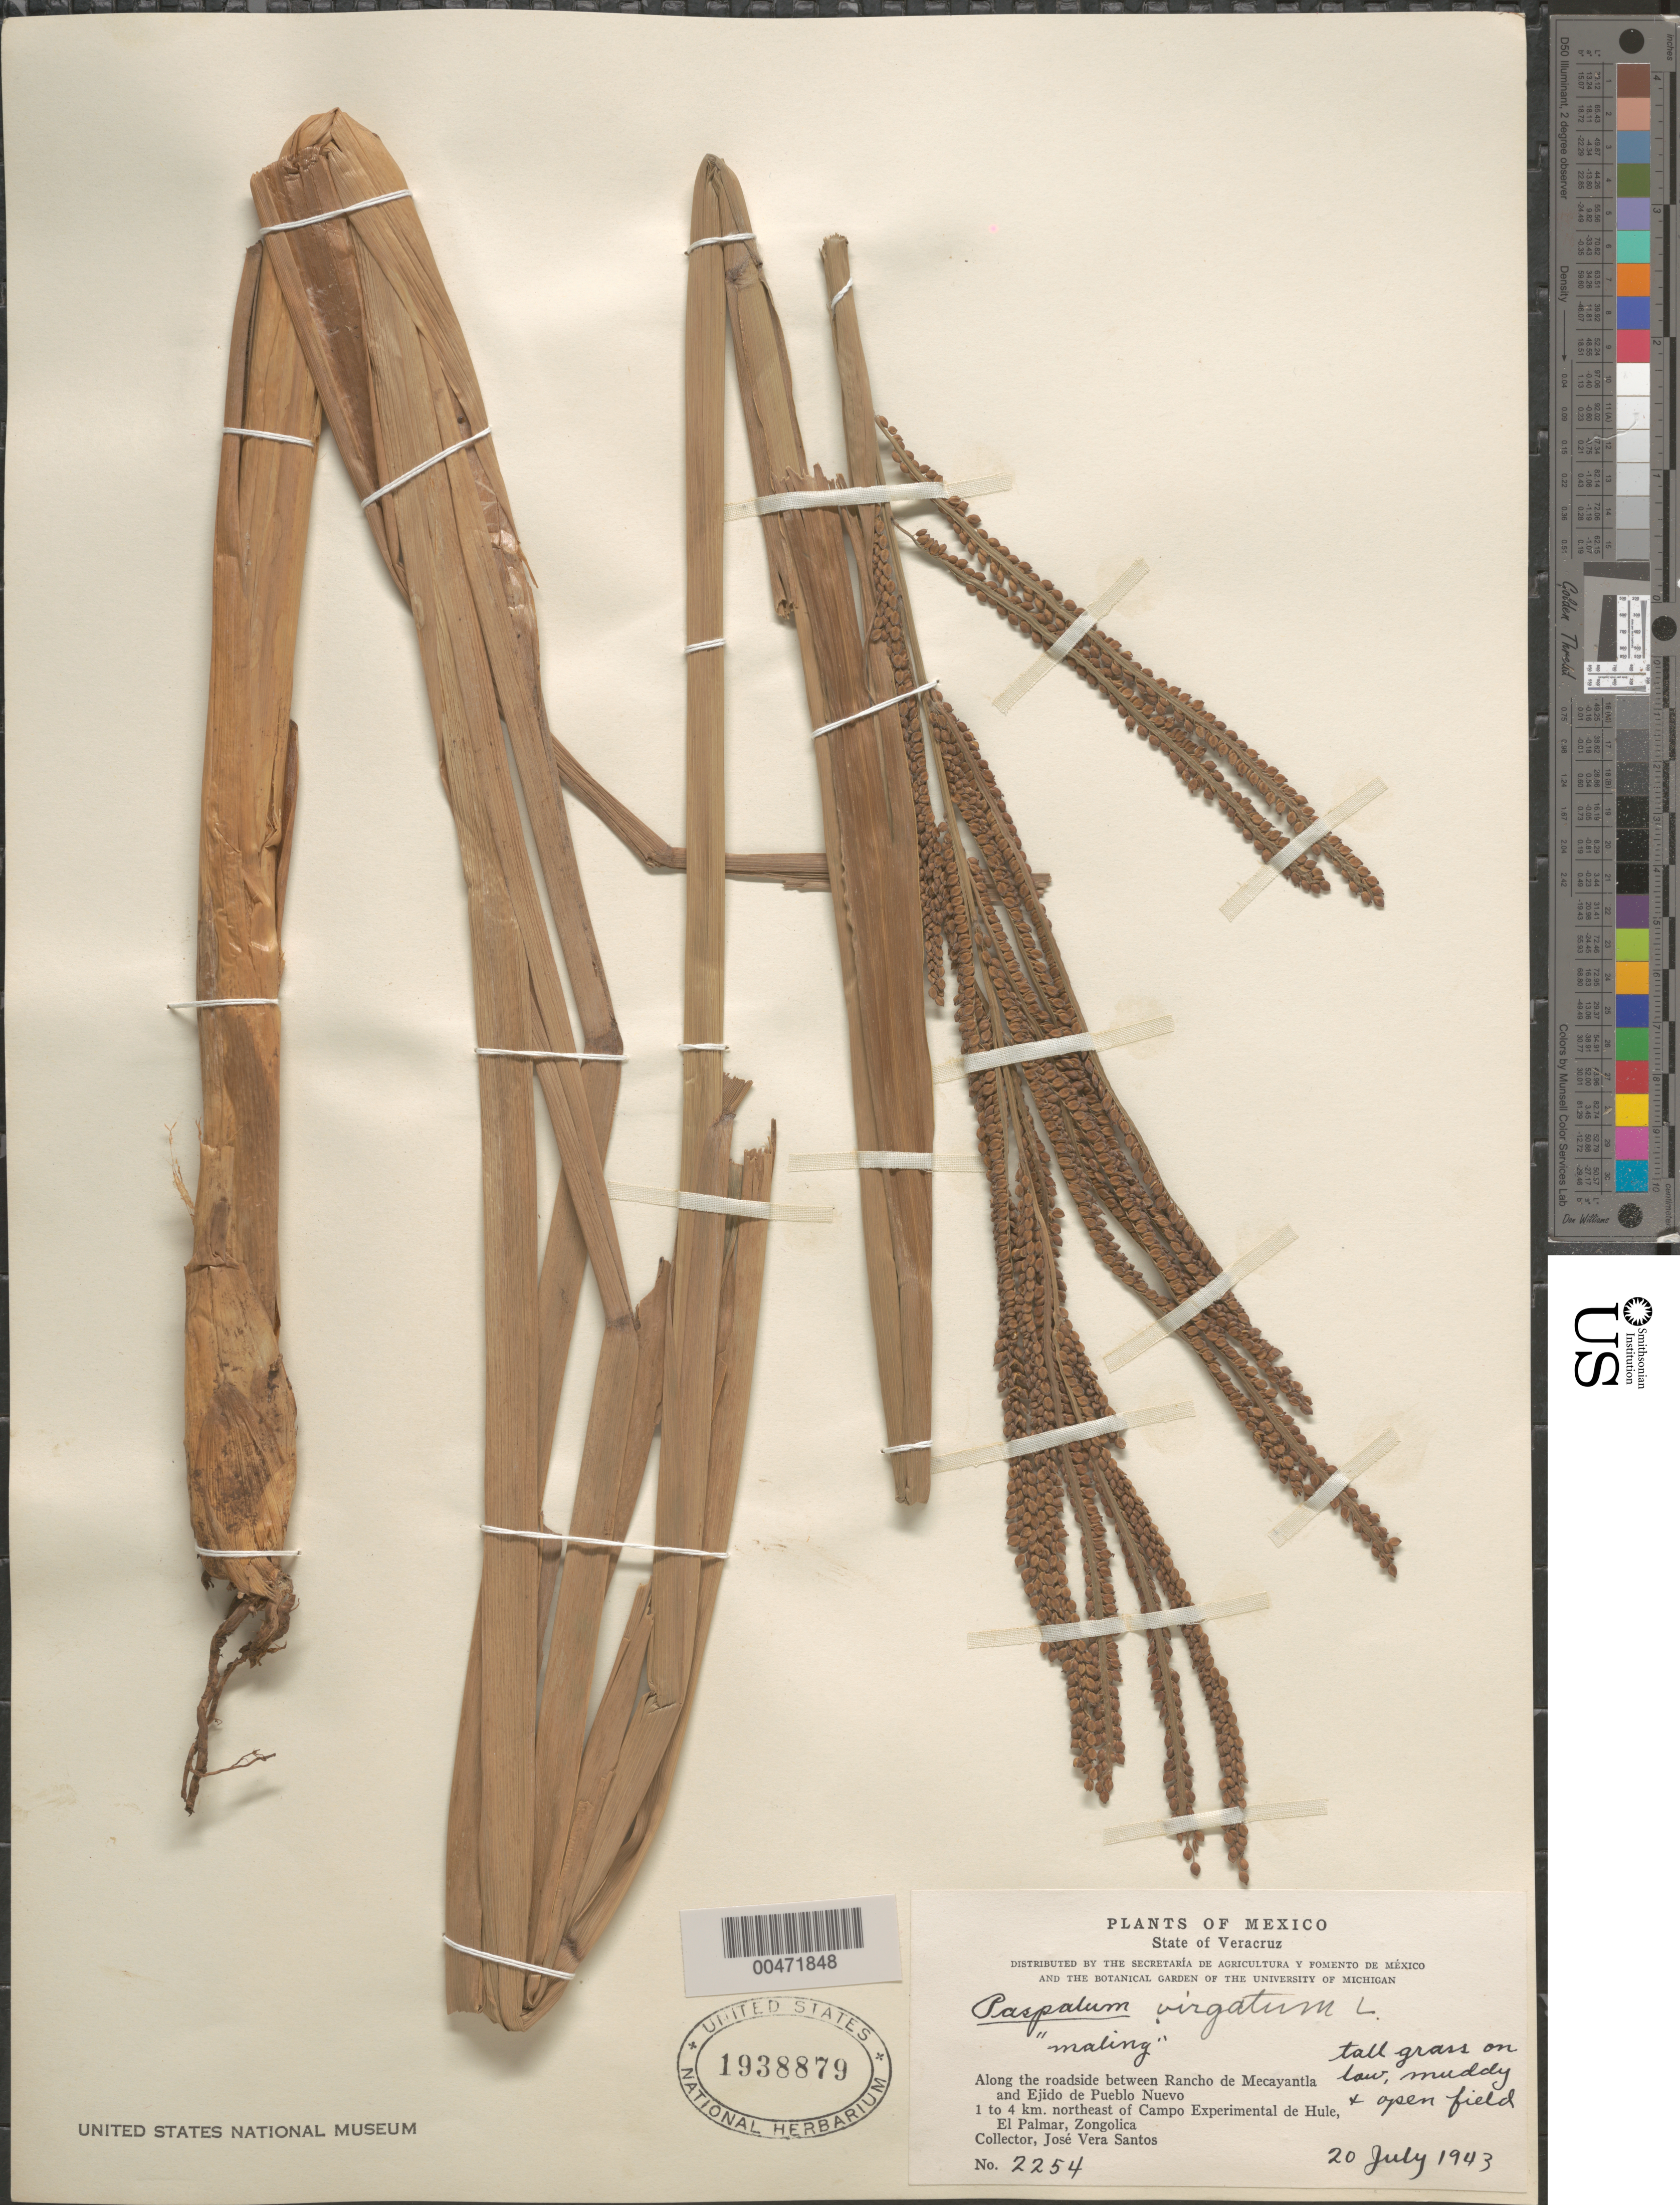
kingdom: Plantae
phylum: Tracheophyta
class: Liliopsida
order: Poales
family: Poaceae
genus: Paspalum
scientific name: Paspalum virgatum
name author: L.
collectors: J. V. Santos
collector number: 2254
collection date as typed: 20 Jul 1943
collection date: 1943-07-20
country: Mexico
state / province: Veracruz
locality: The rdside between Rancho de Mecayantla & Ejido de Pueblo Nuevo, 1-4 km NE of Campo Experimental de Hule, El Palmar, Zongolica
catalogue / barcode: US 1938879